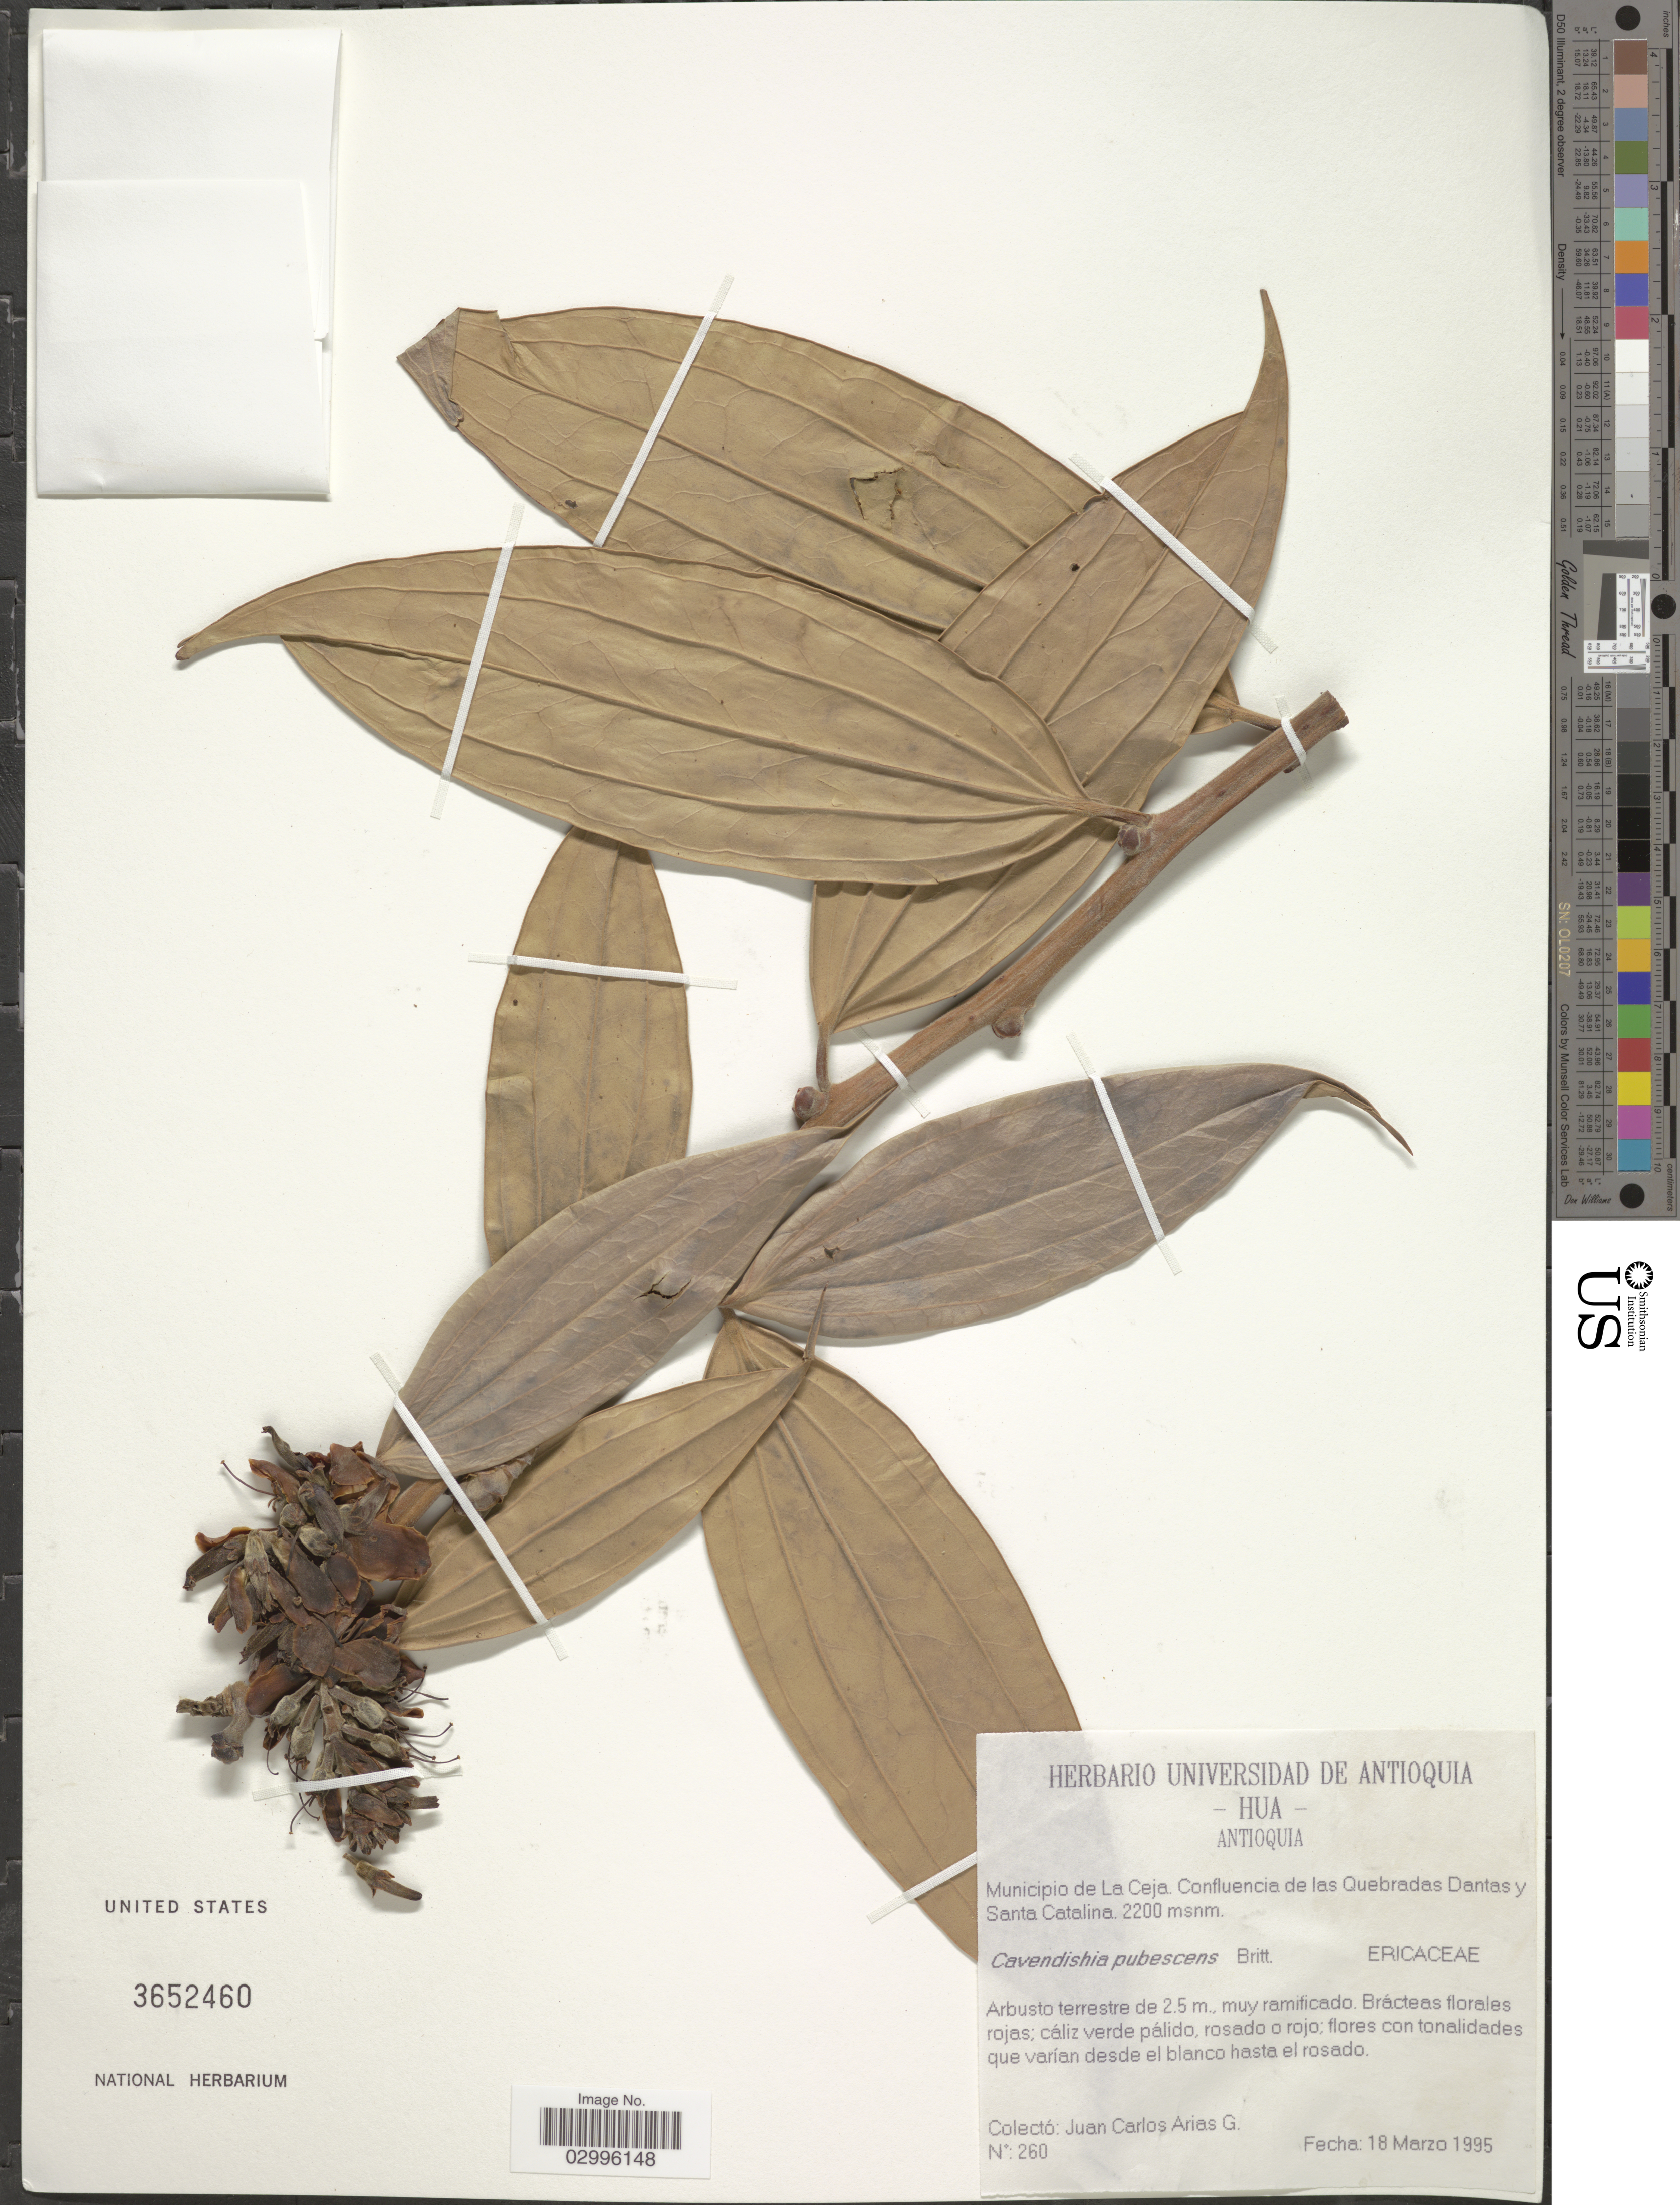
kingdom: Plantae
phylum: Tracheophyta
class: Magnoliopsida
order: Ericales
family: Ericaceae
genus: Cavendishia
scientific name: Cavendishia pubescens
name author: (Kunth) Hemsl.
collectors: J. Arias G.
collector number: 260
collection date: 1995-03-18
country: Colombia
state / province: Antioquia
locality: Municipio de La Ceja. Confluencia de las Quebradas Dantas y Santa Catalina.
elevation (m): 2200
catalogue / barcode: US 3652460